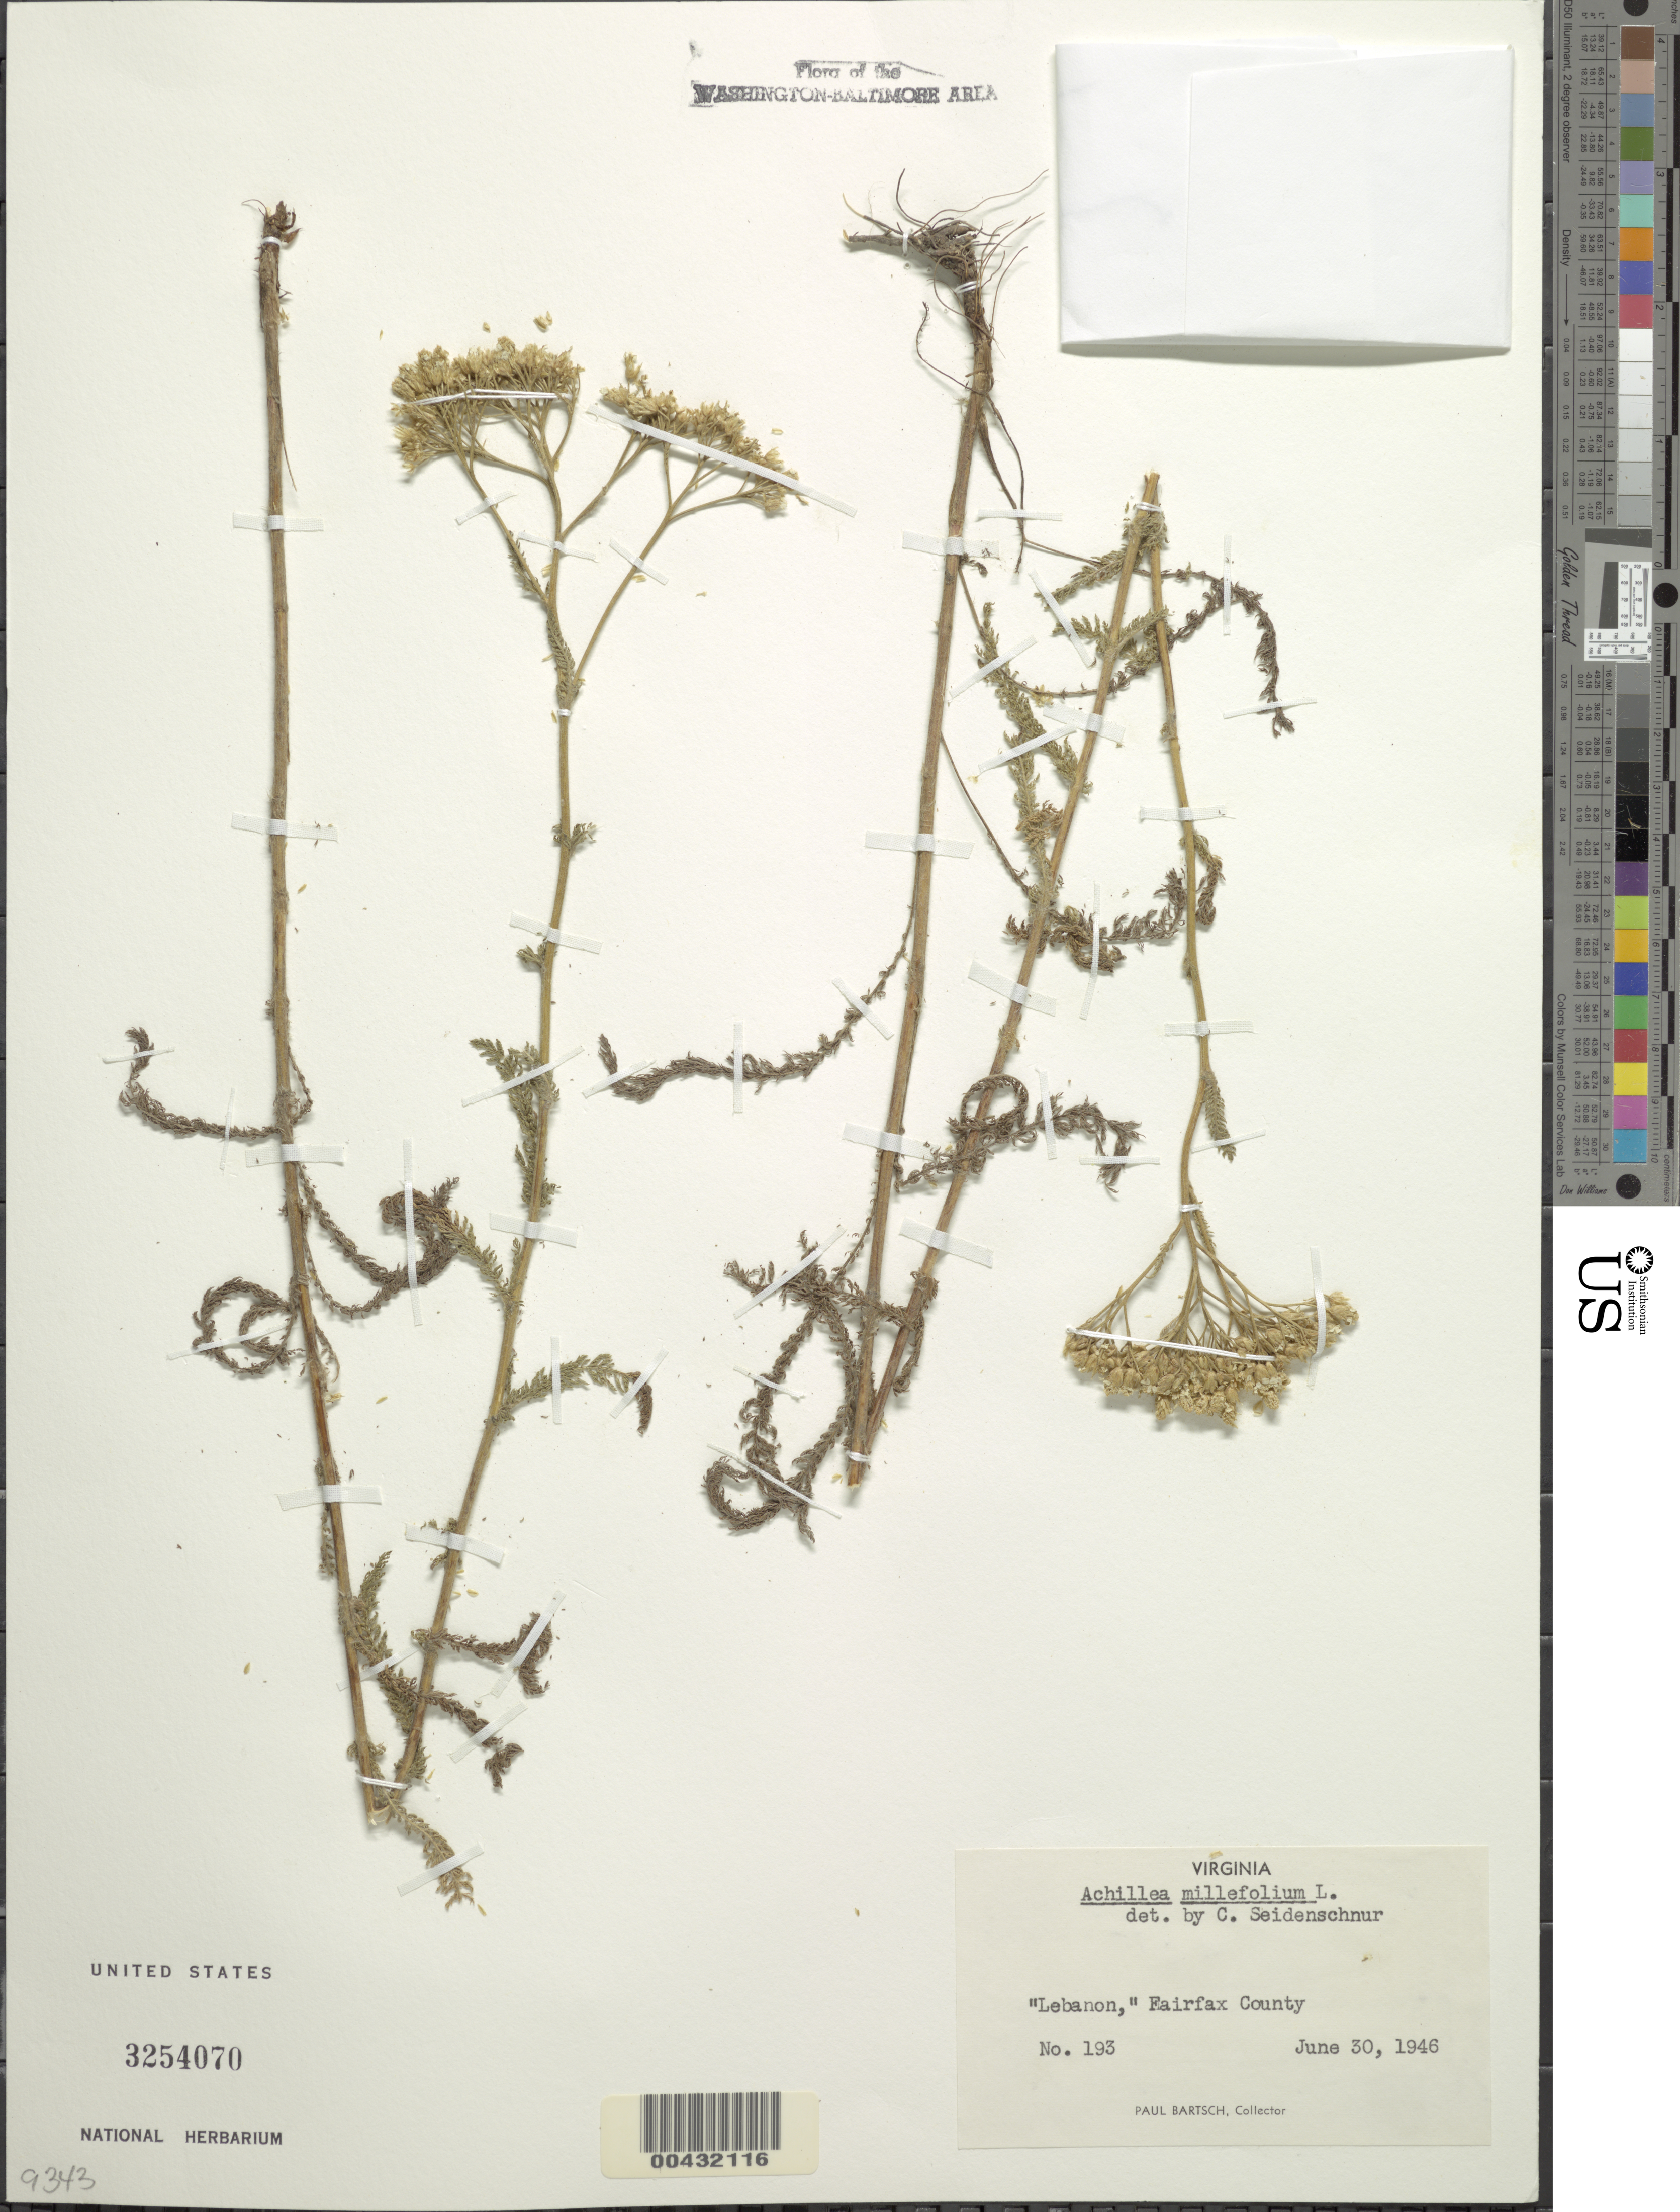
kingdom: Plantae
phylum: Tracheophyta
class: Magnoliopsida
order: Asterales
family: Asteraceae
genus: Achillea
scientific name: Achillea millefolium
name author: L.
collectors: P. Bartsch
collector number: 193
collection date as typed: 30 Jun 1946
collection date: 1946-06-30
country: United States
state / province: Virginia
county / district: Fairfax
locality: Lebanon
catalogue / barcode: US 3254070